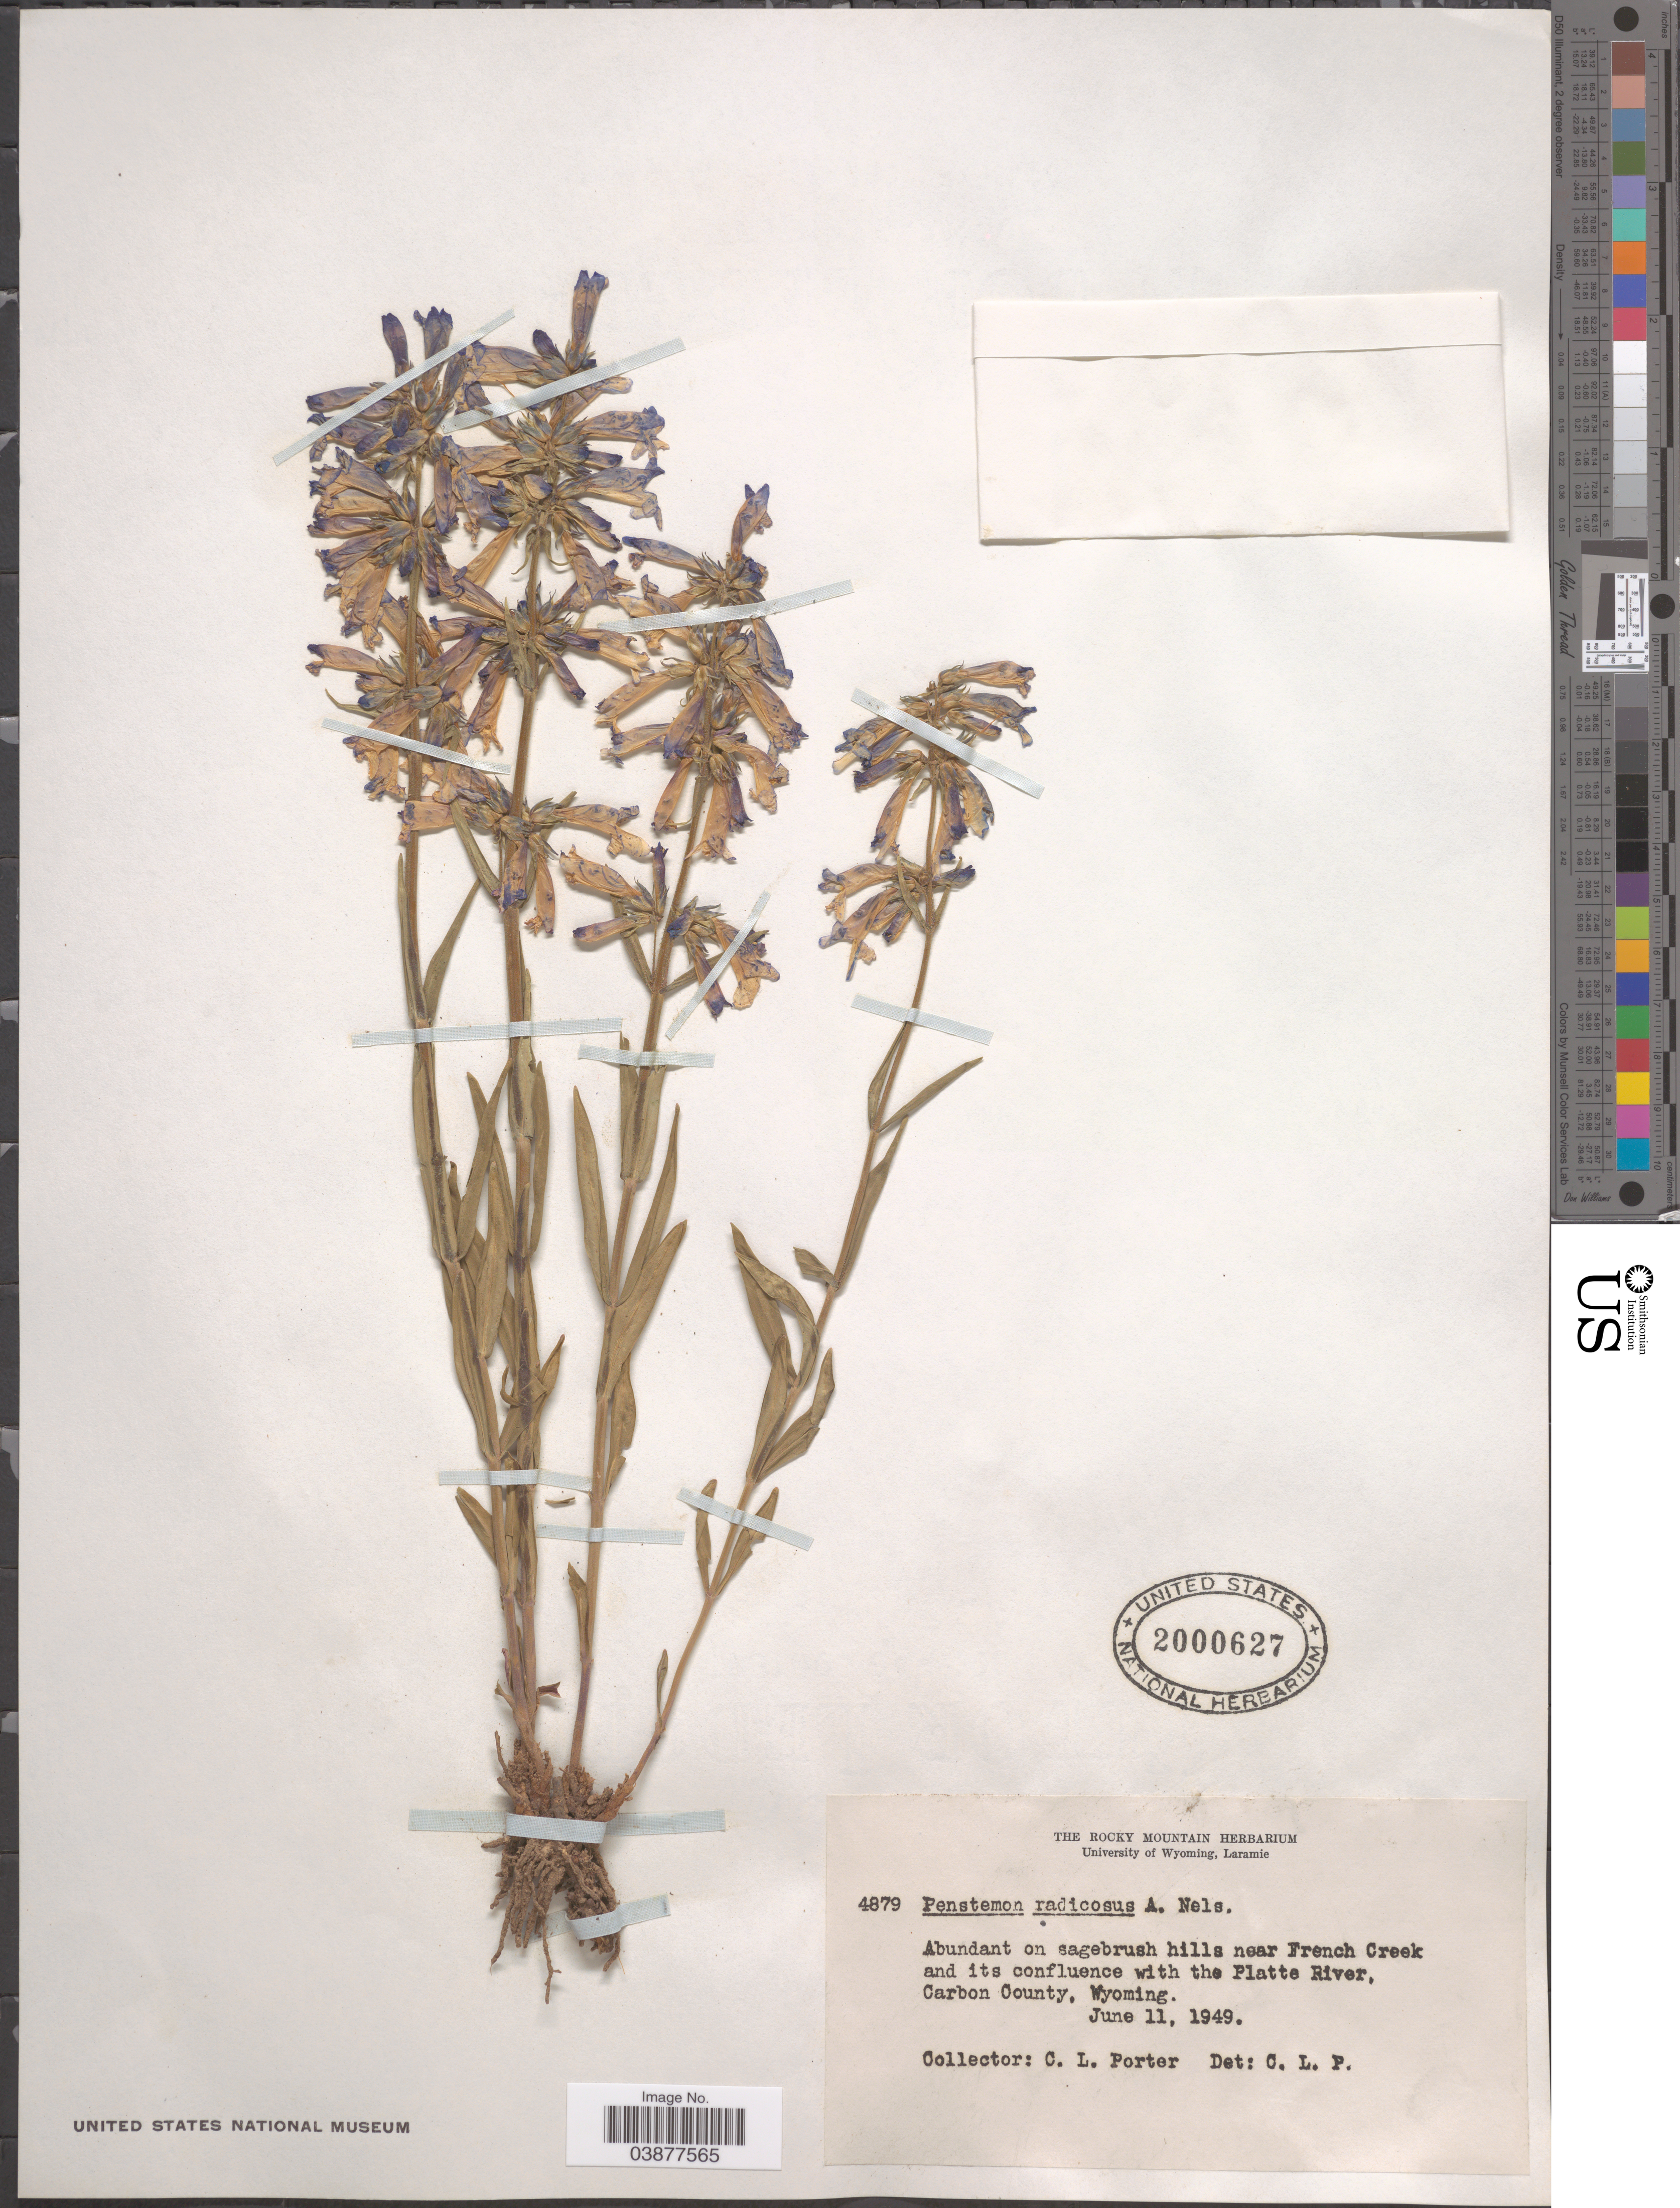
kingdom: Plantae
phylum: Tracheophyta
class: Magnoliopsida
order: Lamiales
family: Plantaginaceae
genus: Penstemon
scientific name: Penstemon radicosus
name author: A. Nelson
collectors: C. L. Porter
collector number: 4879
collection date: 1949-06-11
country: United States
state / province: Wyoming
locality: Abundant on sagebrush hills near French Creek and its confluence with the Platte River, Carbon County.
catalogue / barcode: US 2000627